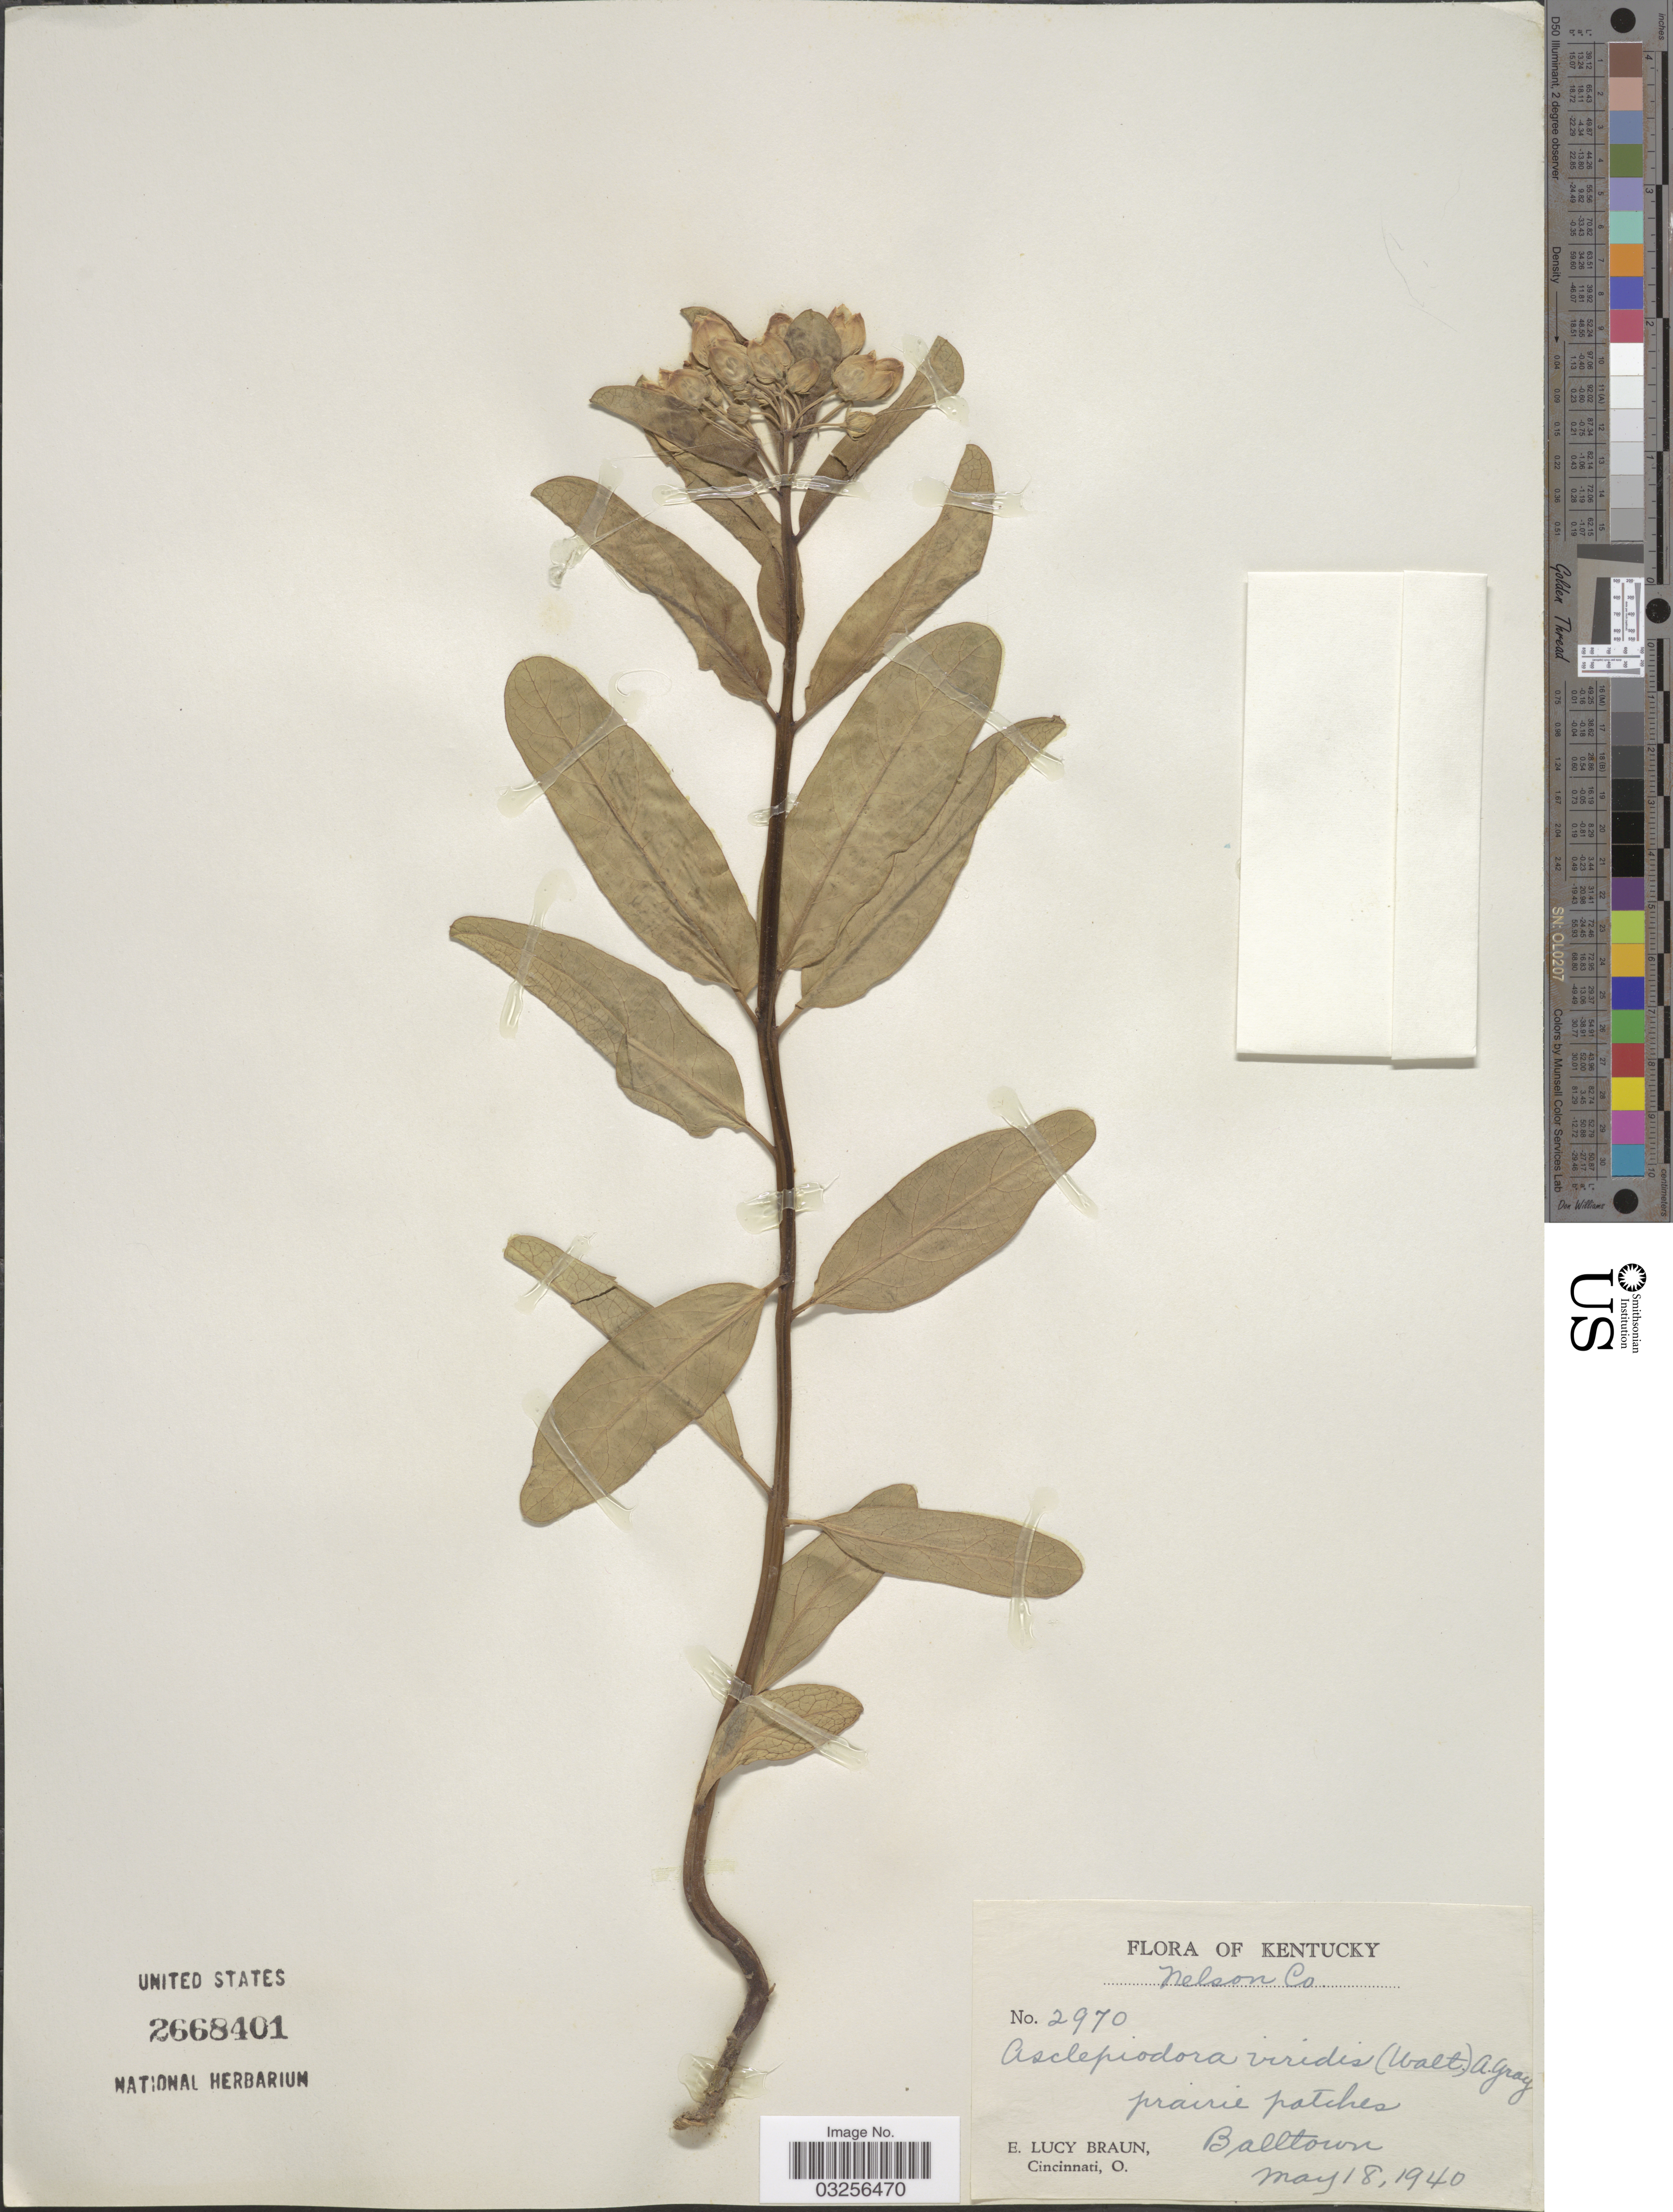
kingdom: Plantae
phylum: Tracheophyta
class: Magnoliopsida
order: Gentianales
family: Apocynaceae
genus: Asclepias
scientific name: Asclepias viridis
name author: Walter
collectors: E. Braun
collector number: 2970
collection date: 1940-05-18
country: United States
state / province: Kentucky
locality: Nelson Co. Prairie patches. Balltown.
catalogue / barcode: US 2668401